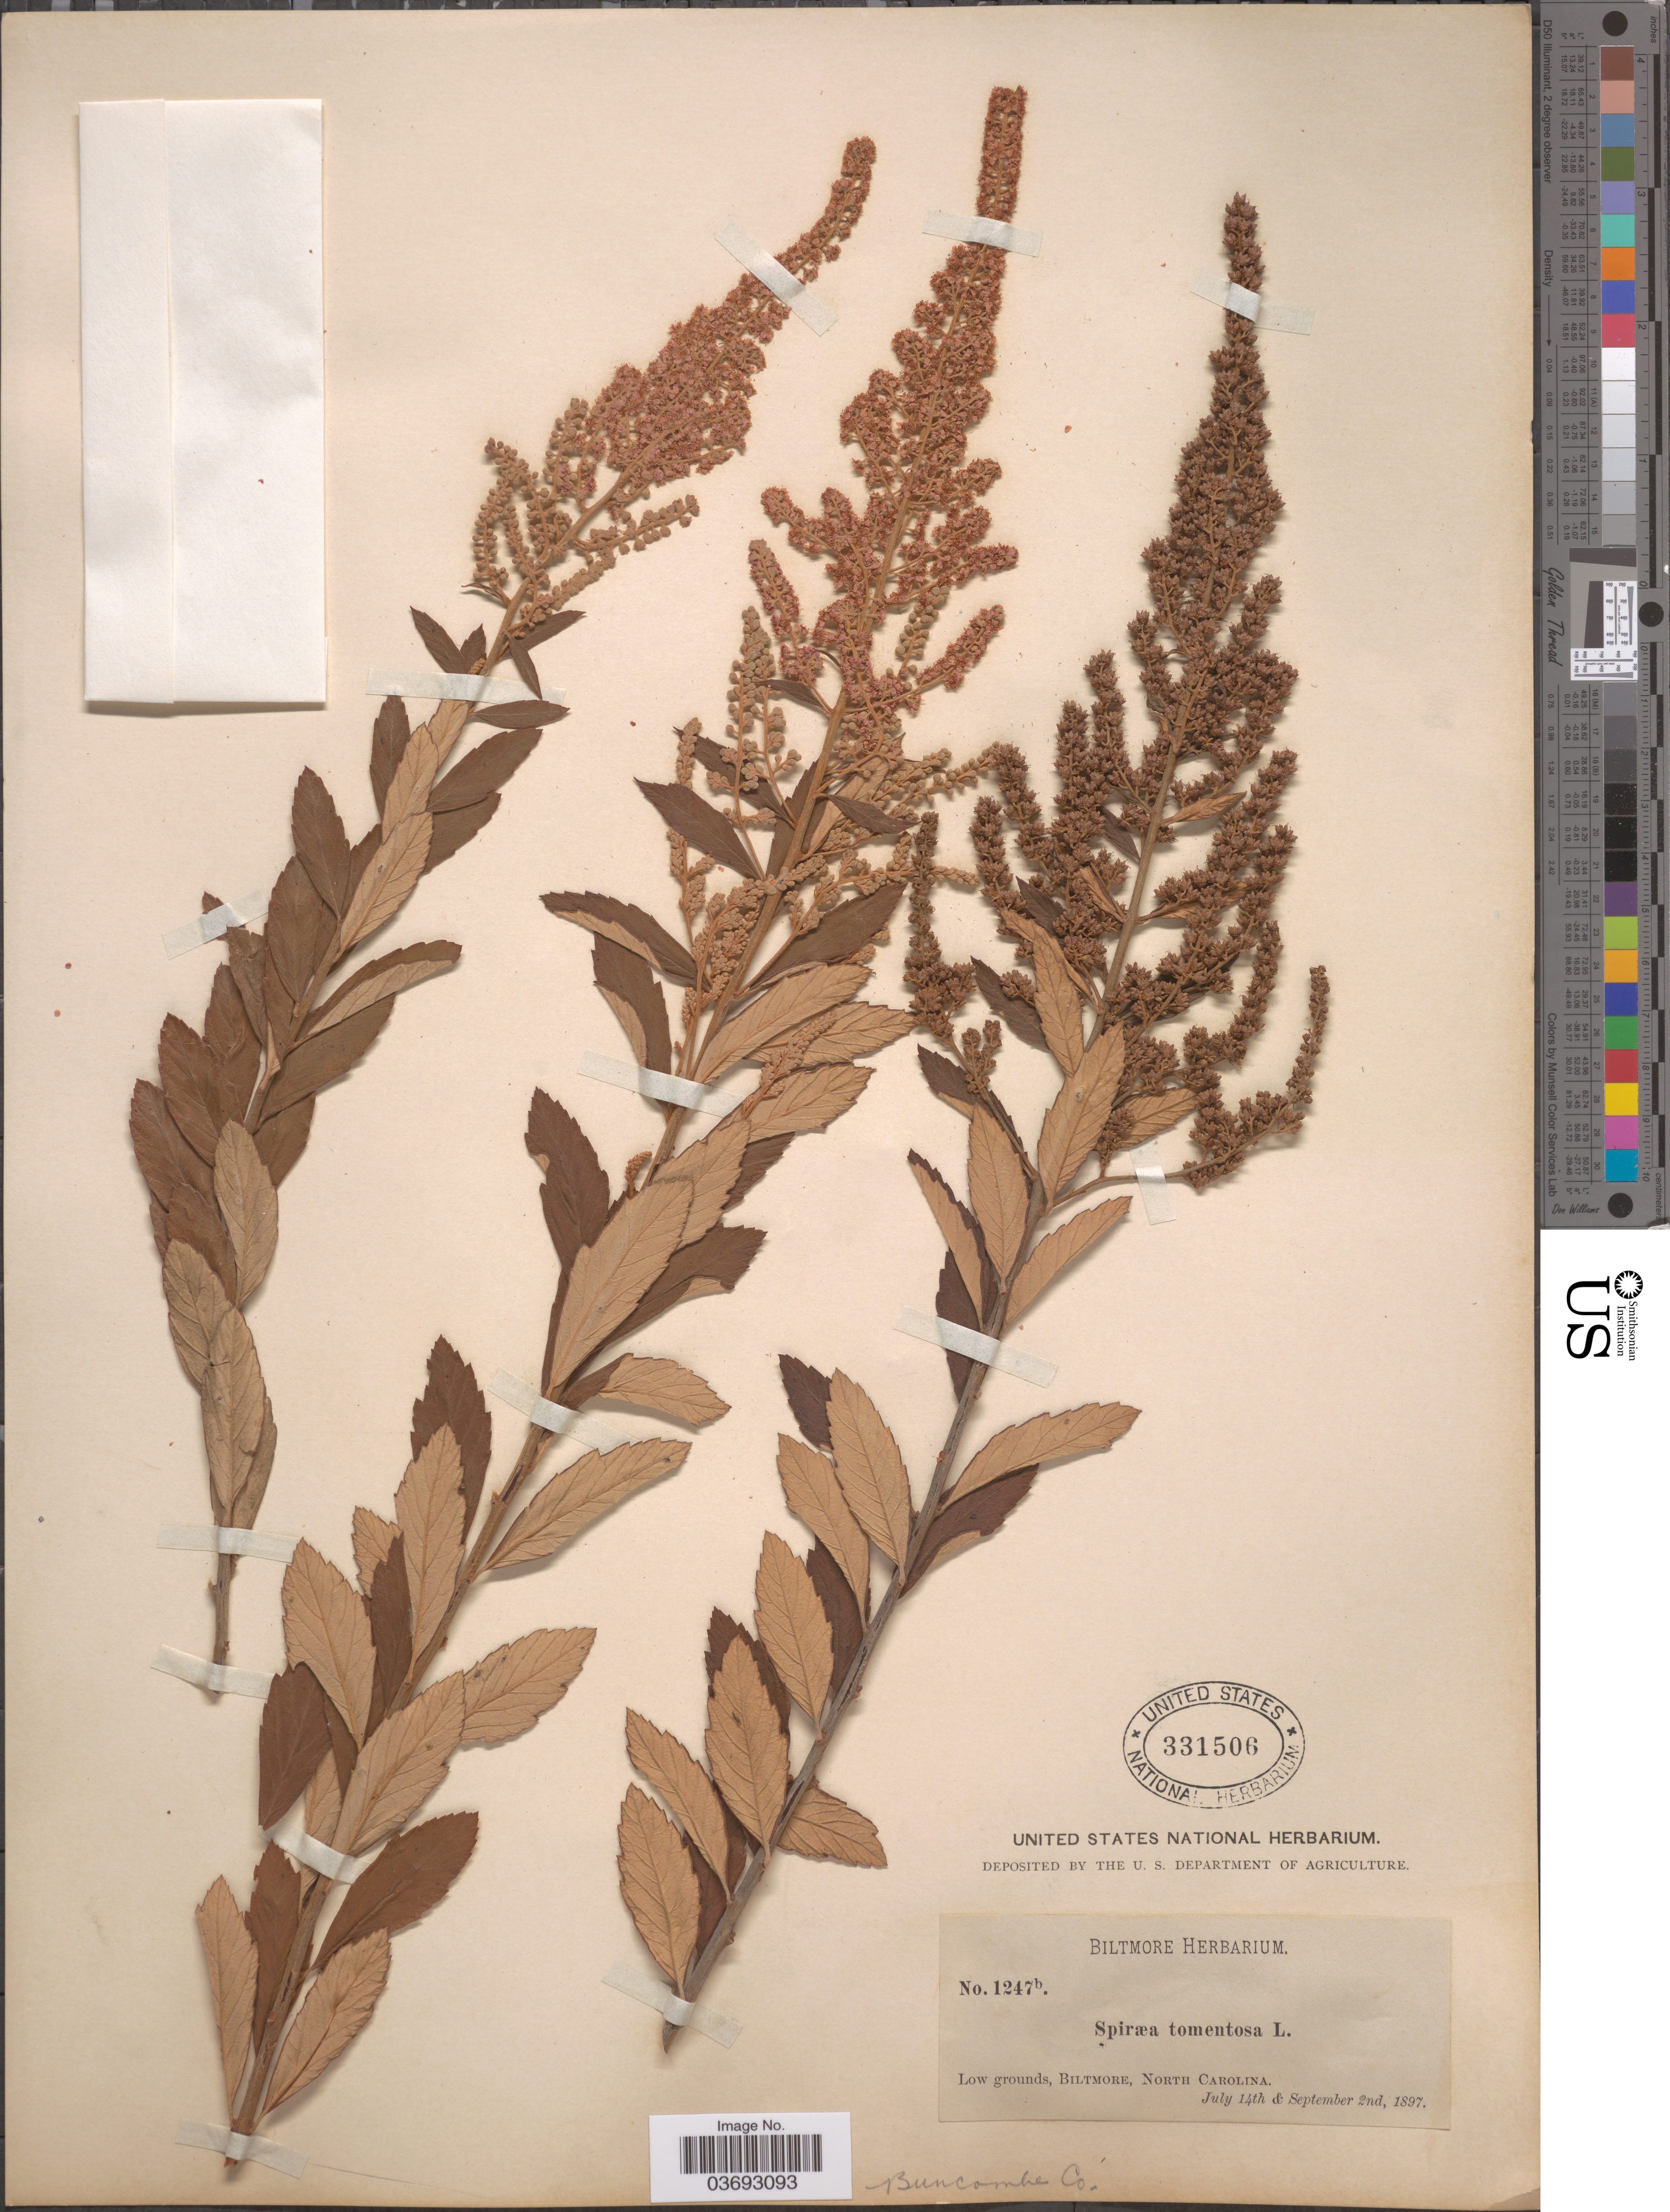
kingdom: Plantae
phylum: Tracheophyta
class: Magnoliopsida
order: Rosales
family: Rosaceae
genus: Spiraea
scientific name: Spiraea tomentosa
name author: L.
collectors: ex herb. Biltmore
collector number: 1247b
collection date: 1897-07-14/1897-09-02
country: United States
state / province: North Carolina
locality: Low grounds, Biltmore. Buncombe Co.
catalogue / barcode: US 331506